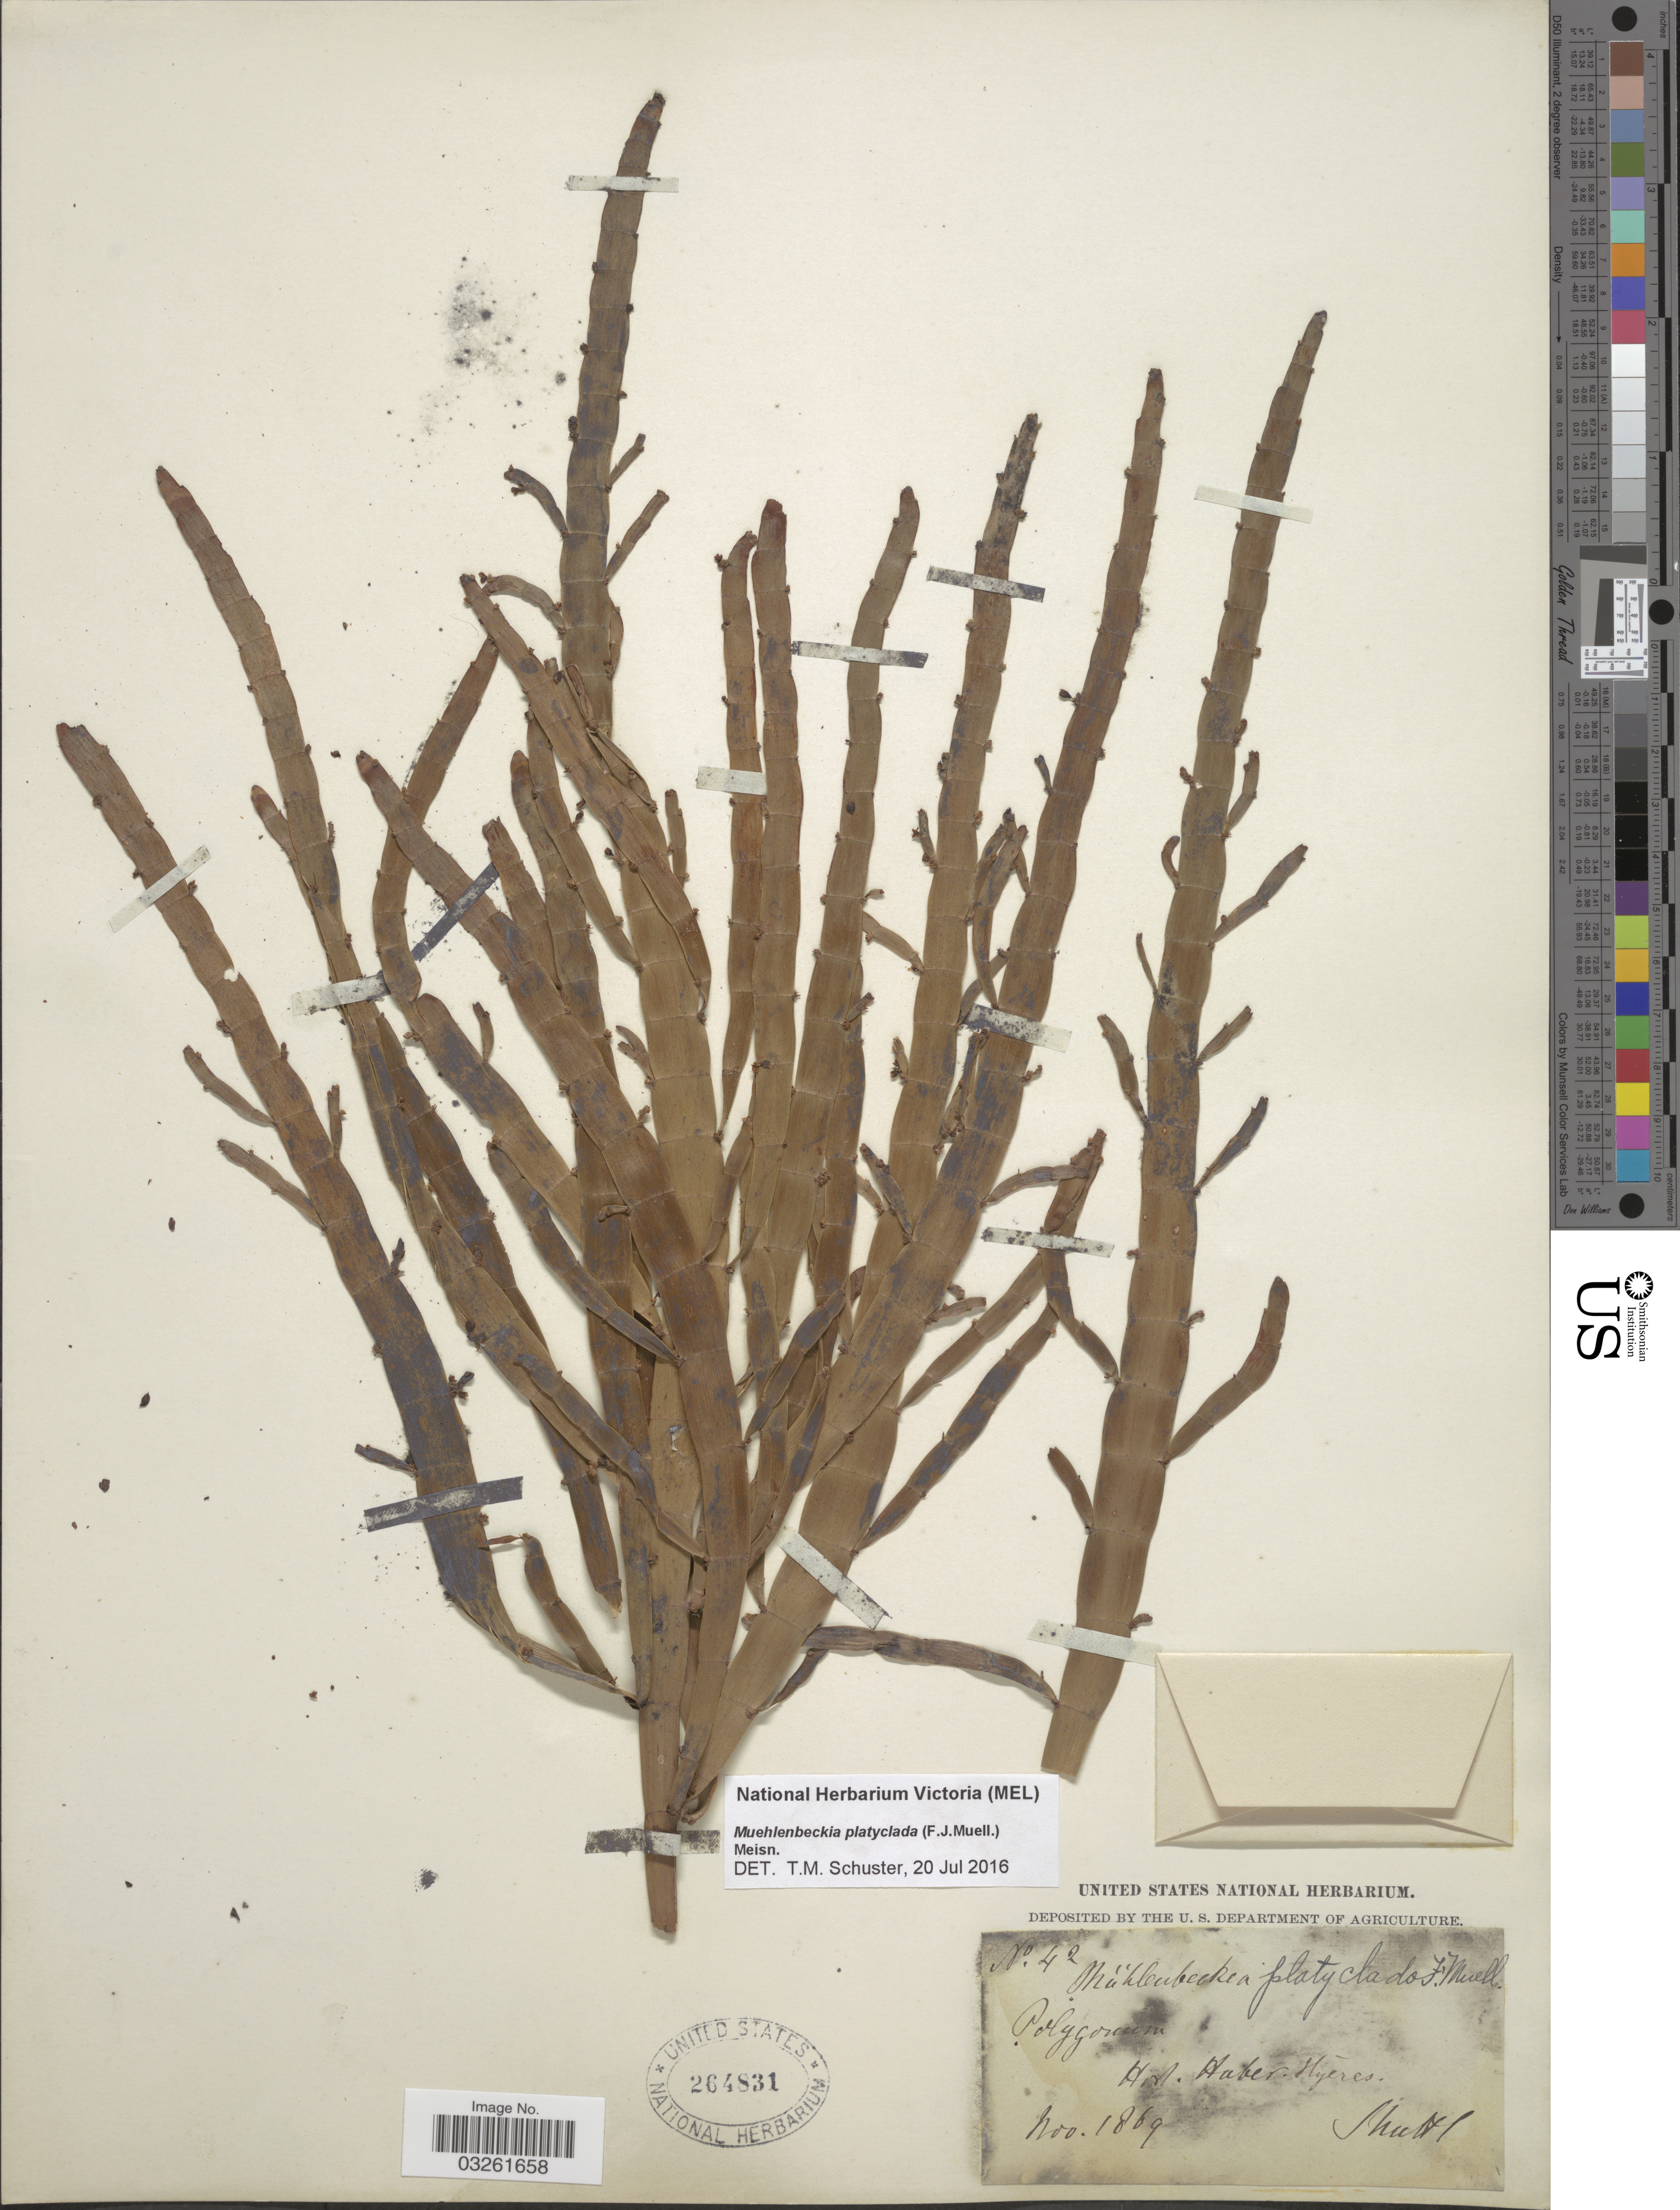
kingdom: Plantae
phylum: Tracheophyta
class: Magnoliopsida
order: Caryophyllales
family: Polygonaceae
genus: Muehlenbeckia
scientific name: Muehlenbeckia platyclada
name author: (F. Muell.) Meisn.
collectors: Shuttl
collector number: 42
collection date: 1869-11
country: France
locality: Hort. Haber [interpreted] Hyères.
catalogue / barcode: US 264831